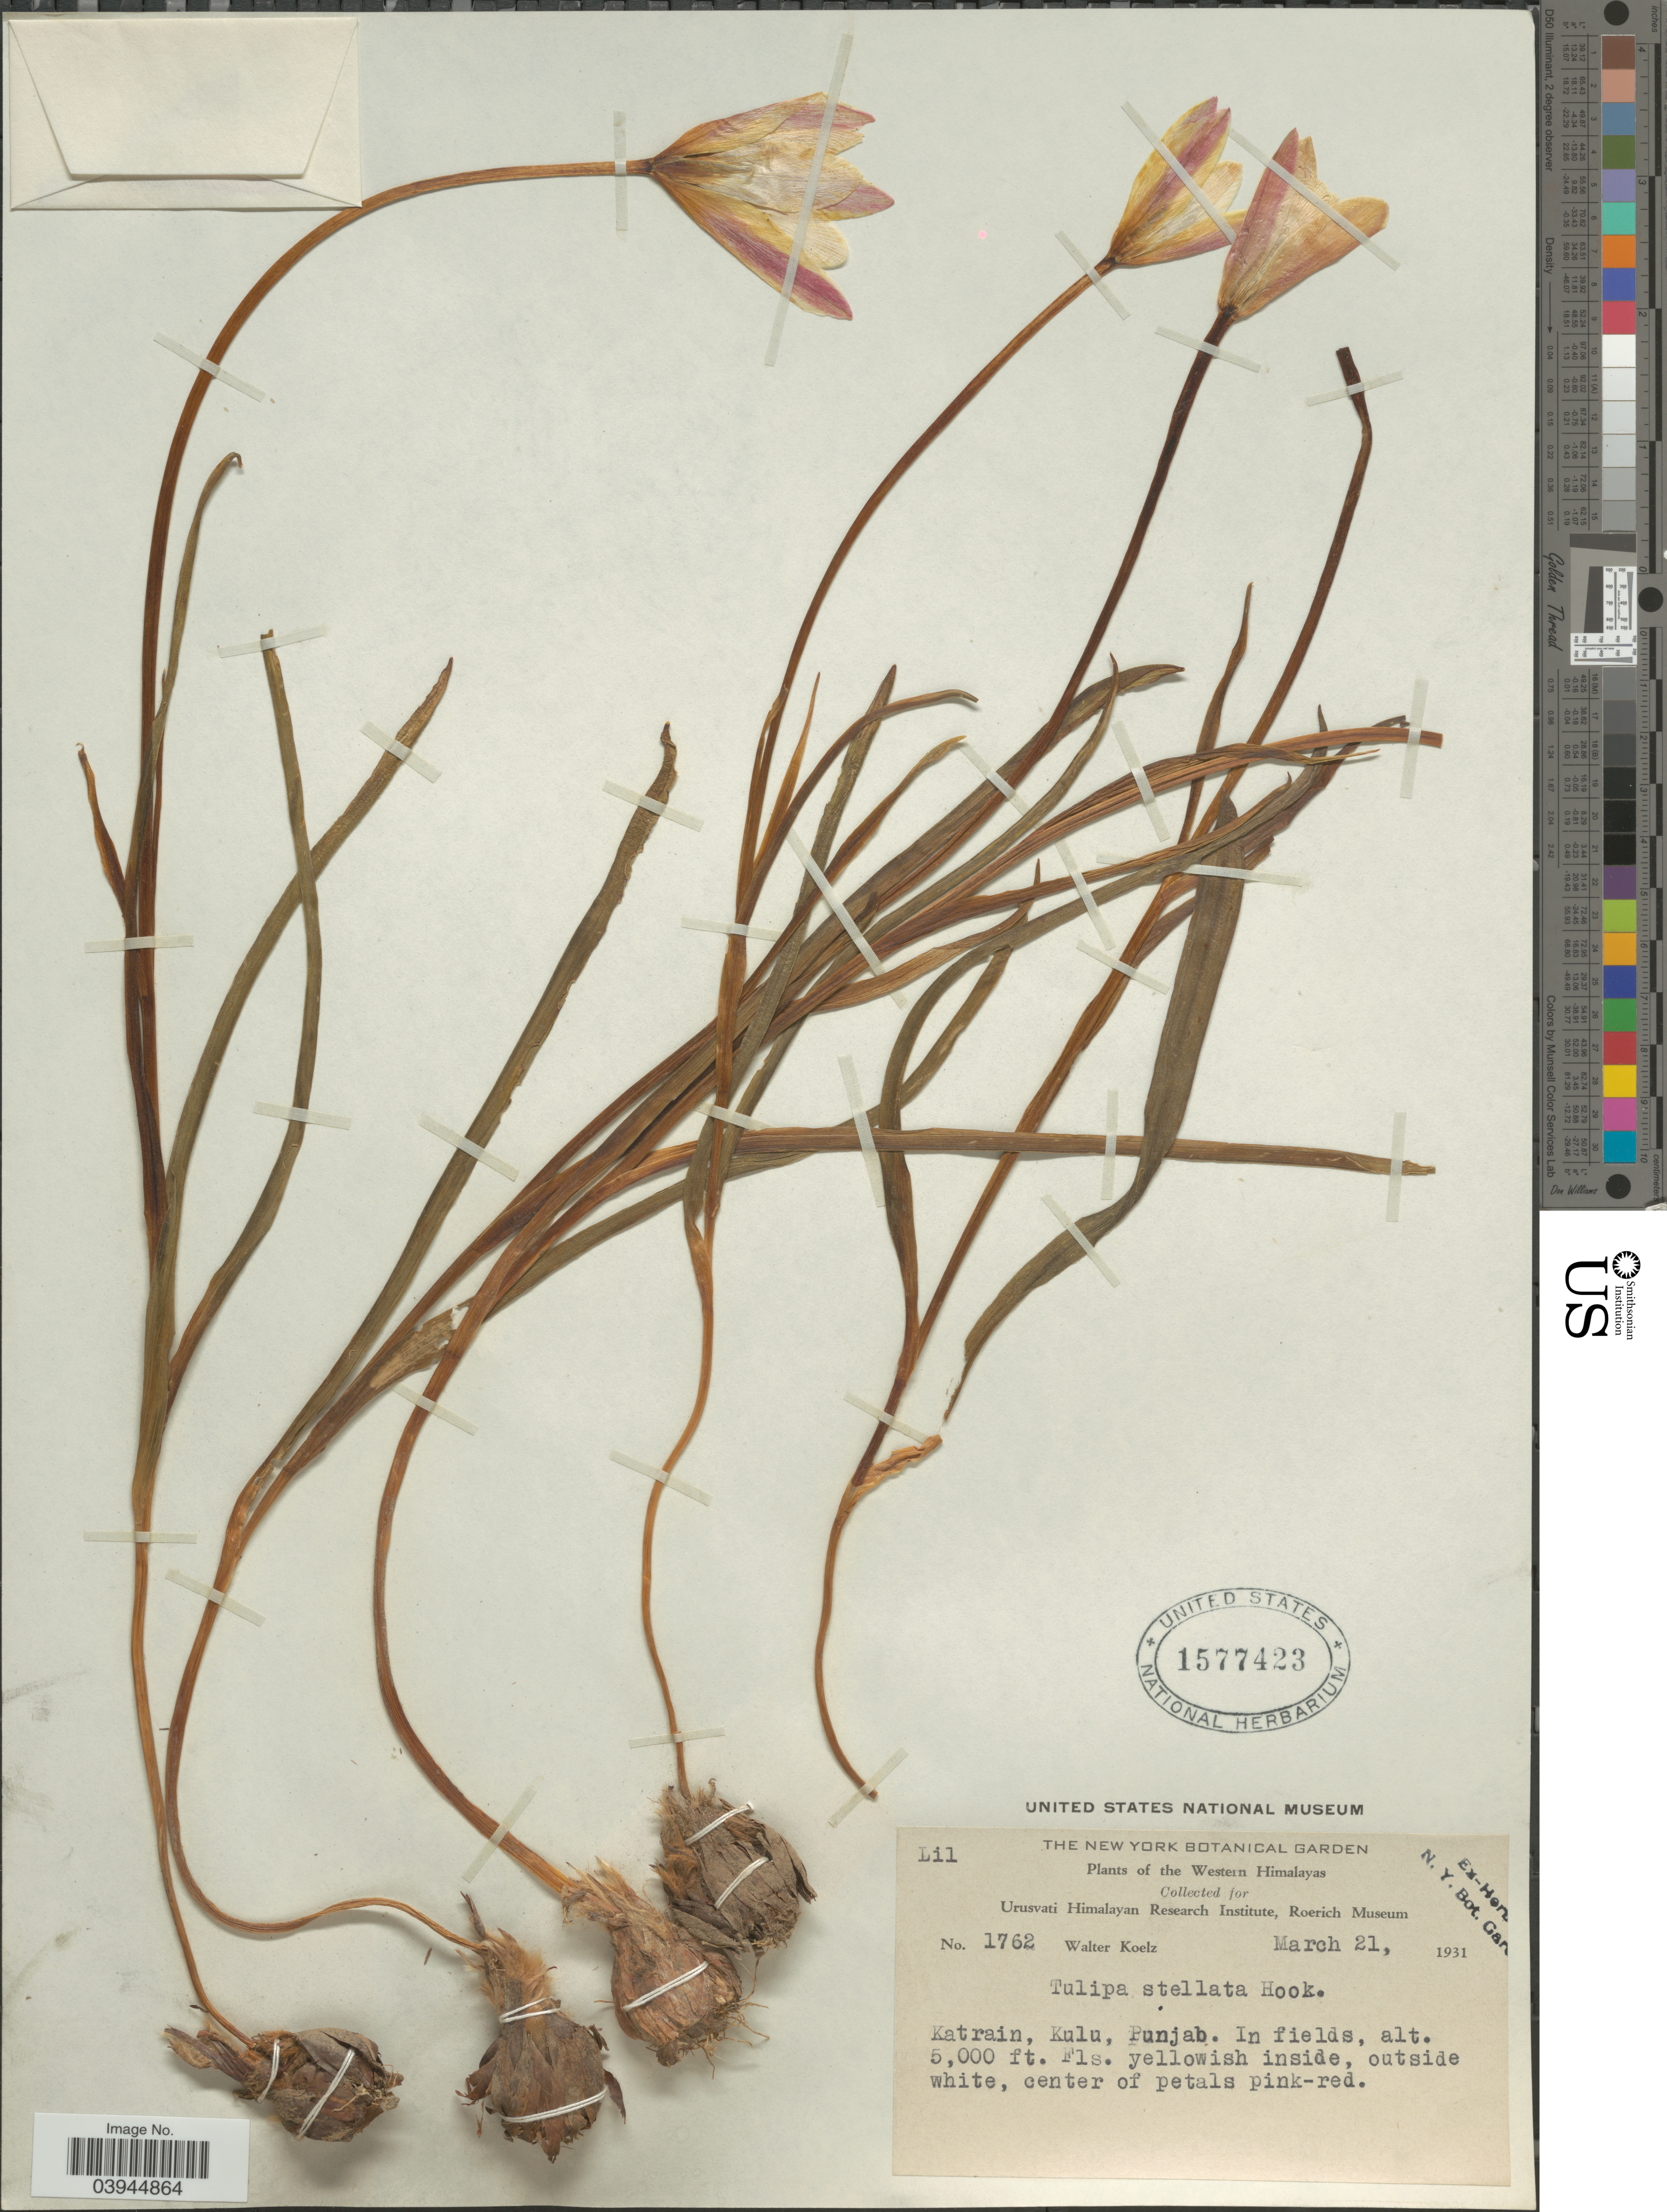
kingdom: Plantae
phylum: Tracheophyta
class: Liliopsida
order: Liliales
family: Liliaceae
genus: Tulipa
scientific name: Tulipa stellata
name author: Hook.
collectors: W. N. Koelz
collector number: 1762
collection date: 1931-03-21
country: India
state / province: Himachal Pradesh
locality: The Western Himalayas. Katrain, Kulu.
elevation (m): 1524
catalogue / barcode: US 1577423